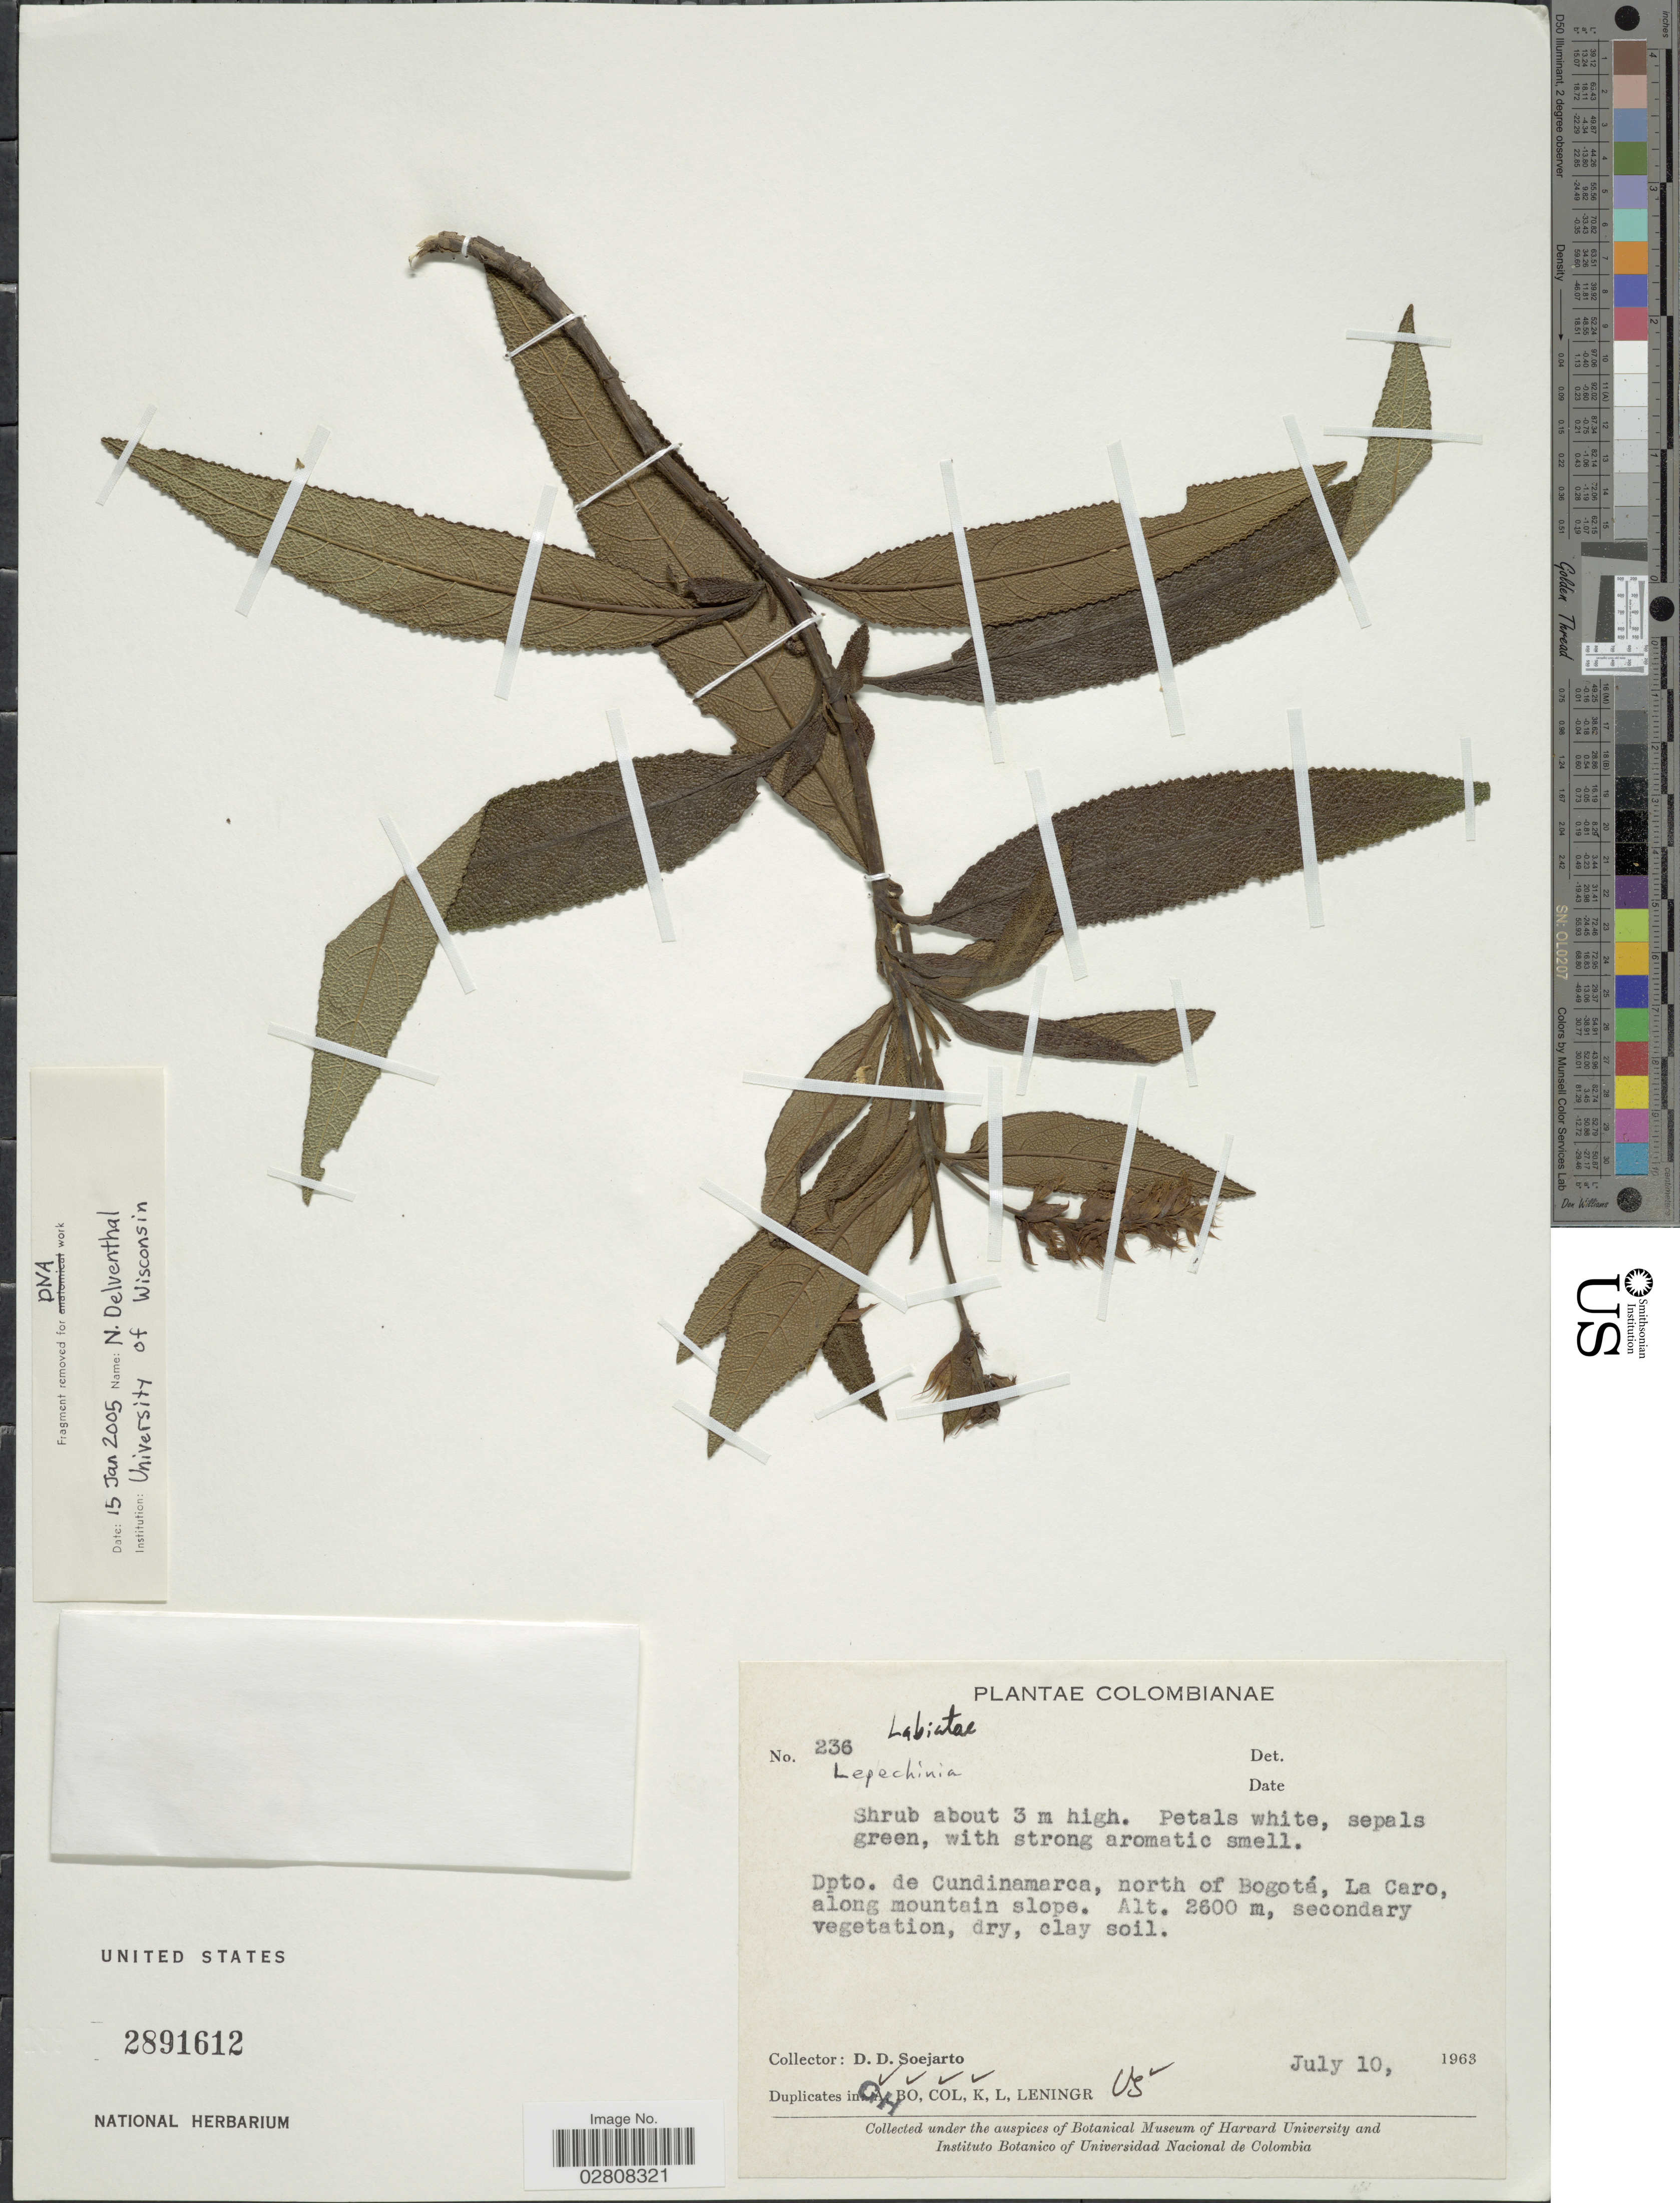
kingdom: Plantae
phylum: Tracheophyta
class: Magnoliopsida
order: Lamiales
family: Lamiaceae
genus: Lepechinia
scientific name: Lepechinia sp.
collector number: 236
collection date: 1963-07-10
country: Colombia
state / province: Cundinamarca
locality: Dpto. de Cundinamarca, north of Bogotá, La Caro, along mountain slope.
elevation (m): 2600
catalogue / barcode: US 2891612